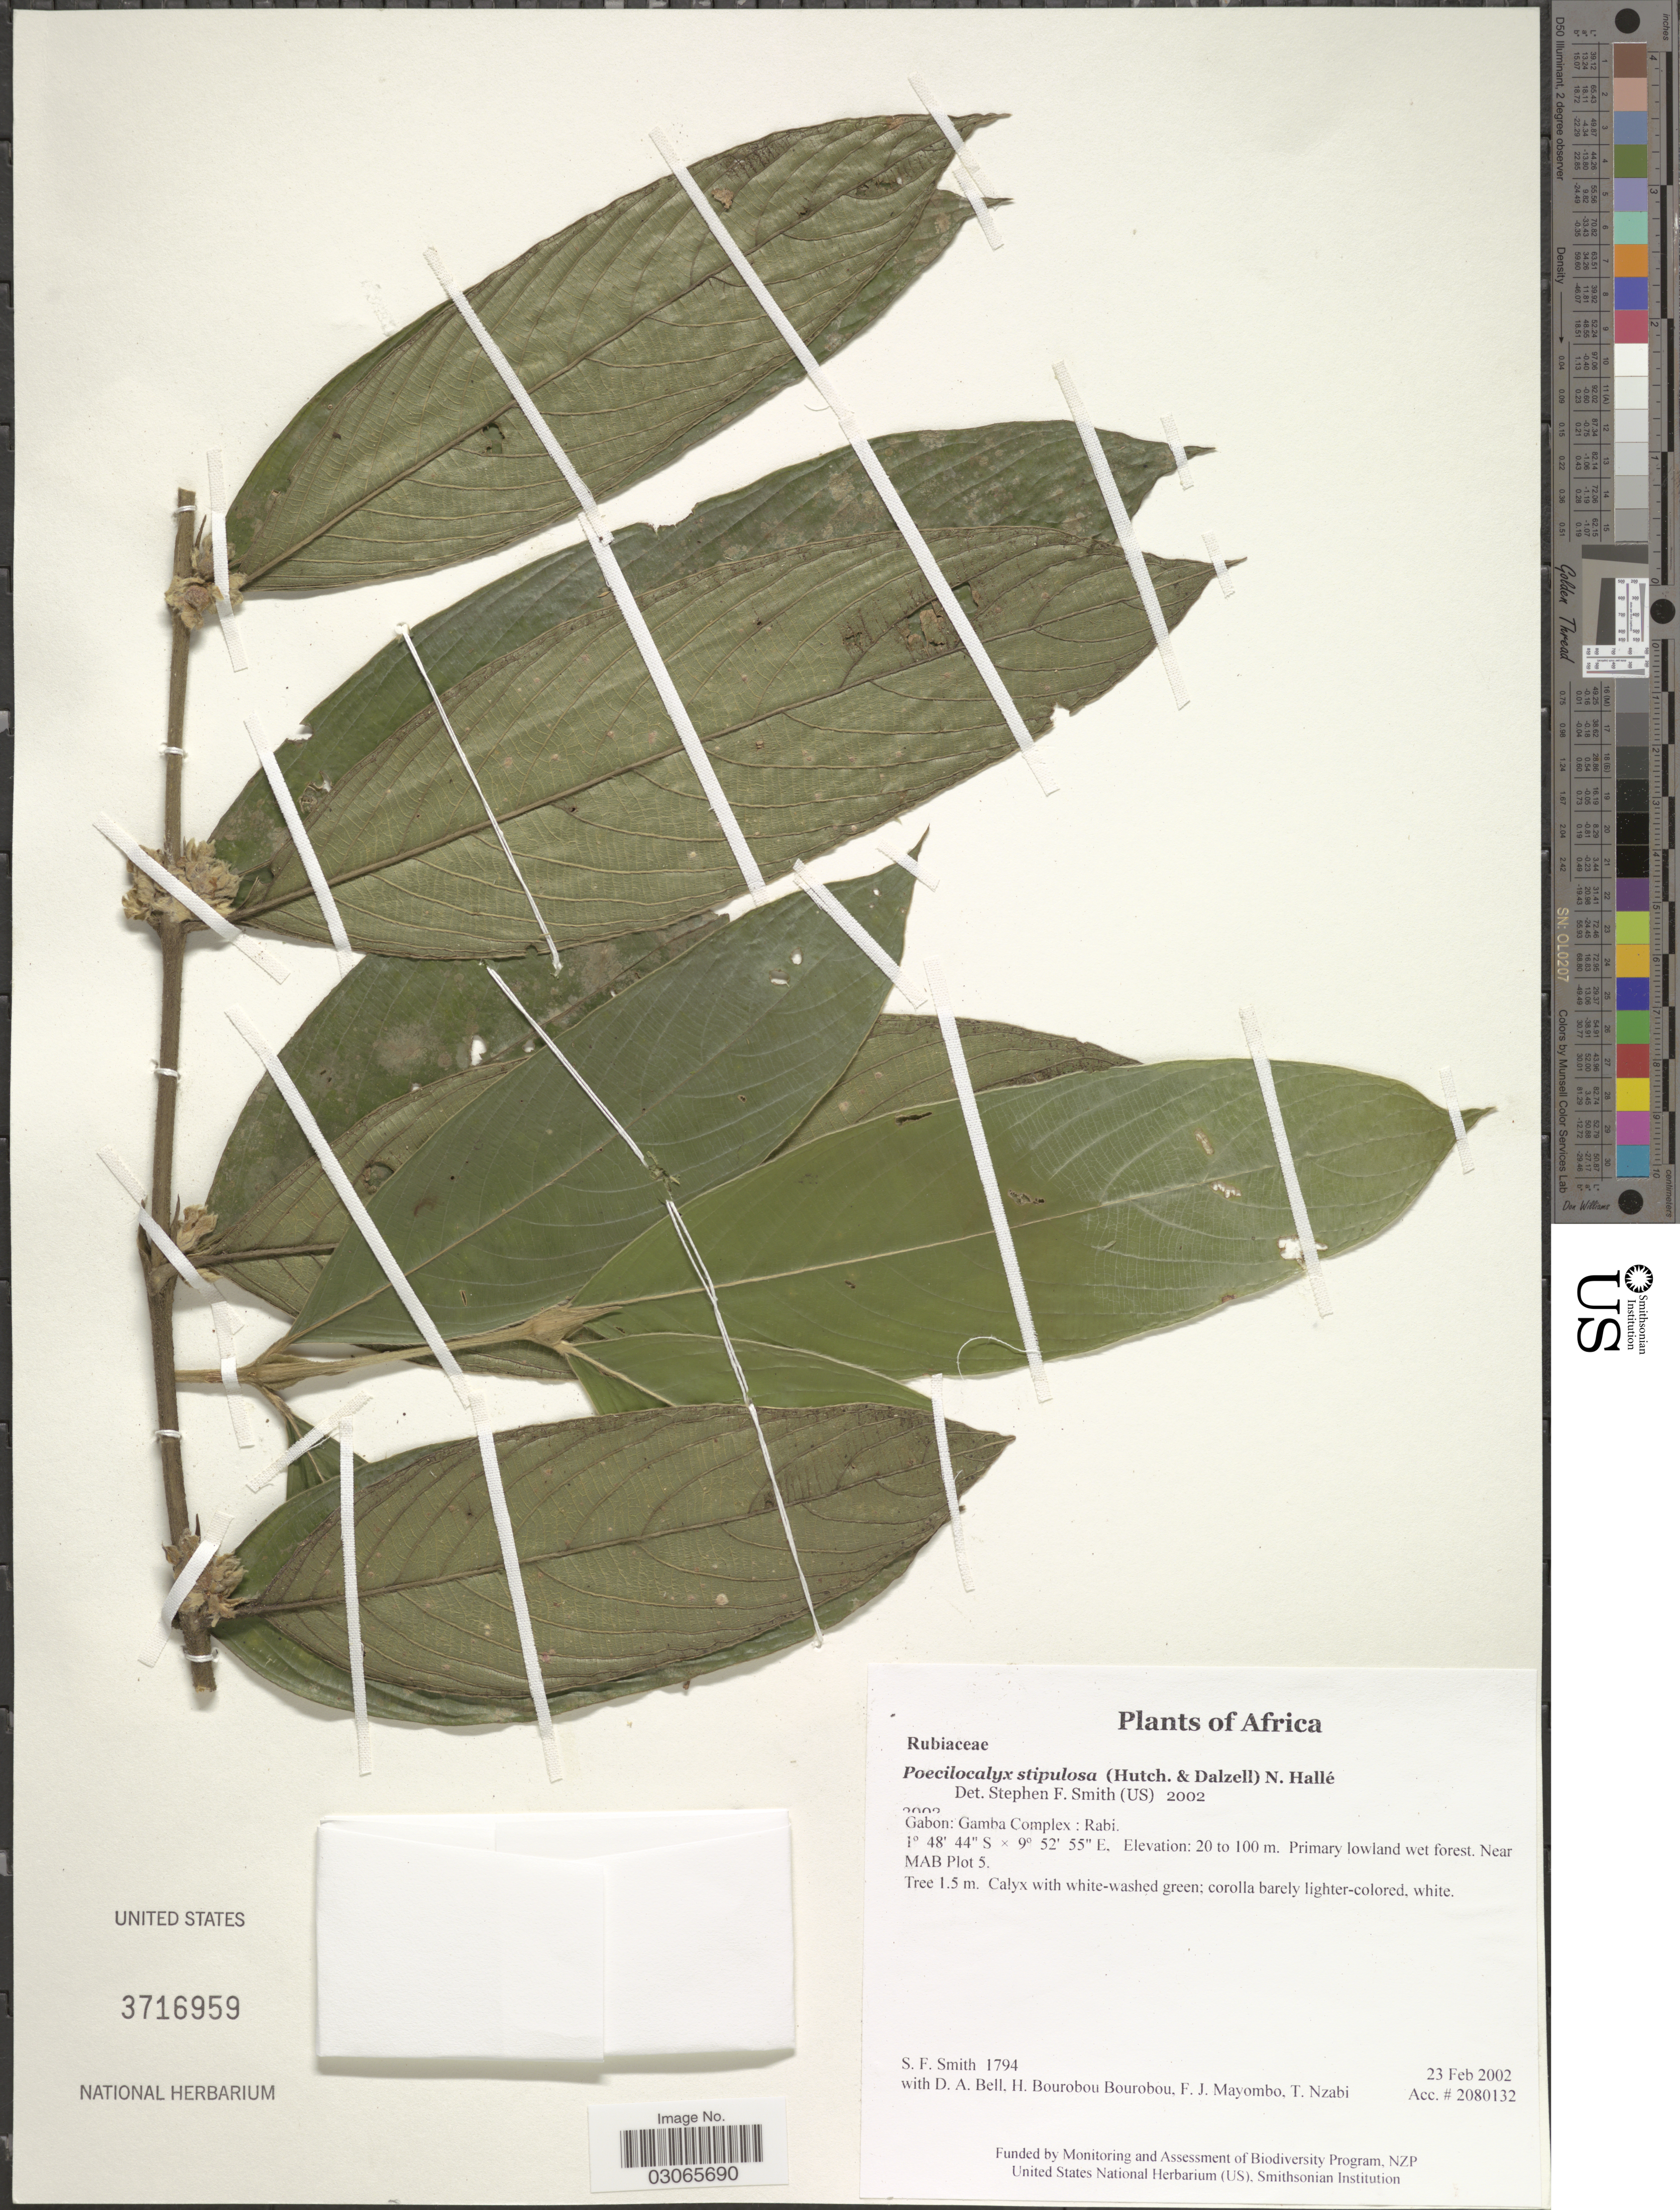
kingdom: Plantae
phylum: Tracheophyta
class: Magnoliopsida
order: Gentianales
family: Rubiaceae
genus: Poecilocalyx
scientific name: Poecilocalyx stipulosa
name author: (Hutch. & Dalzell) N. Hallé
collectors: S.F. Smith, D. A. Bell, H. Bourobou Bourobou & F. J. Mayombo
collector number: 1794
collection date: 2002-02-23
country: Gabon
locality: Gamba Complex: Rabi. Near MAB Plot 5.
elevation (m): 20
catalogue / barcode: US 3716959